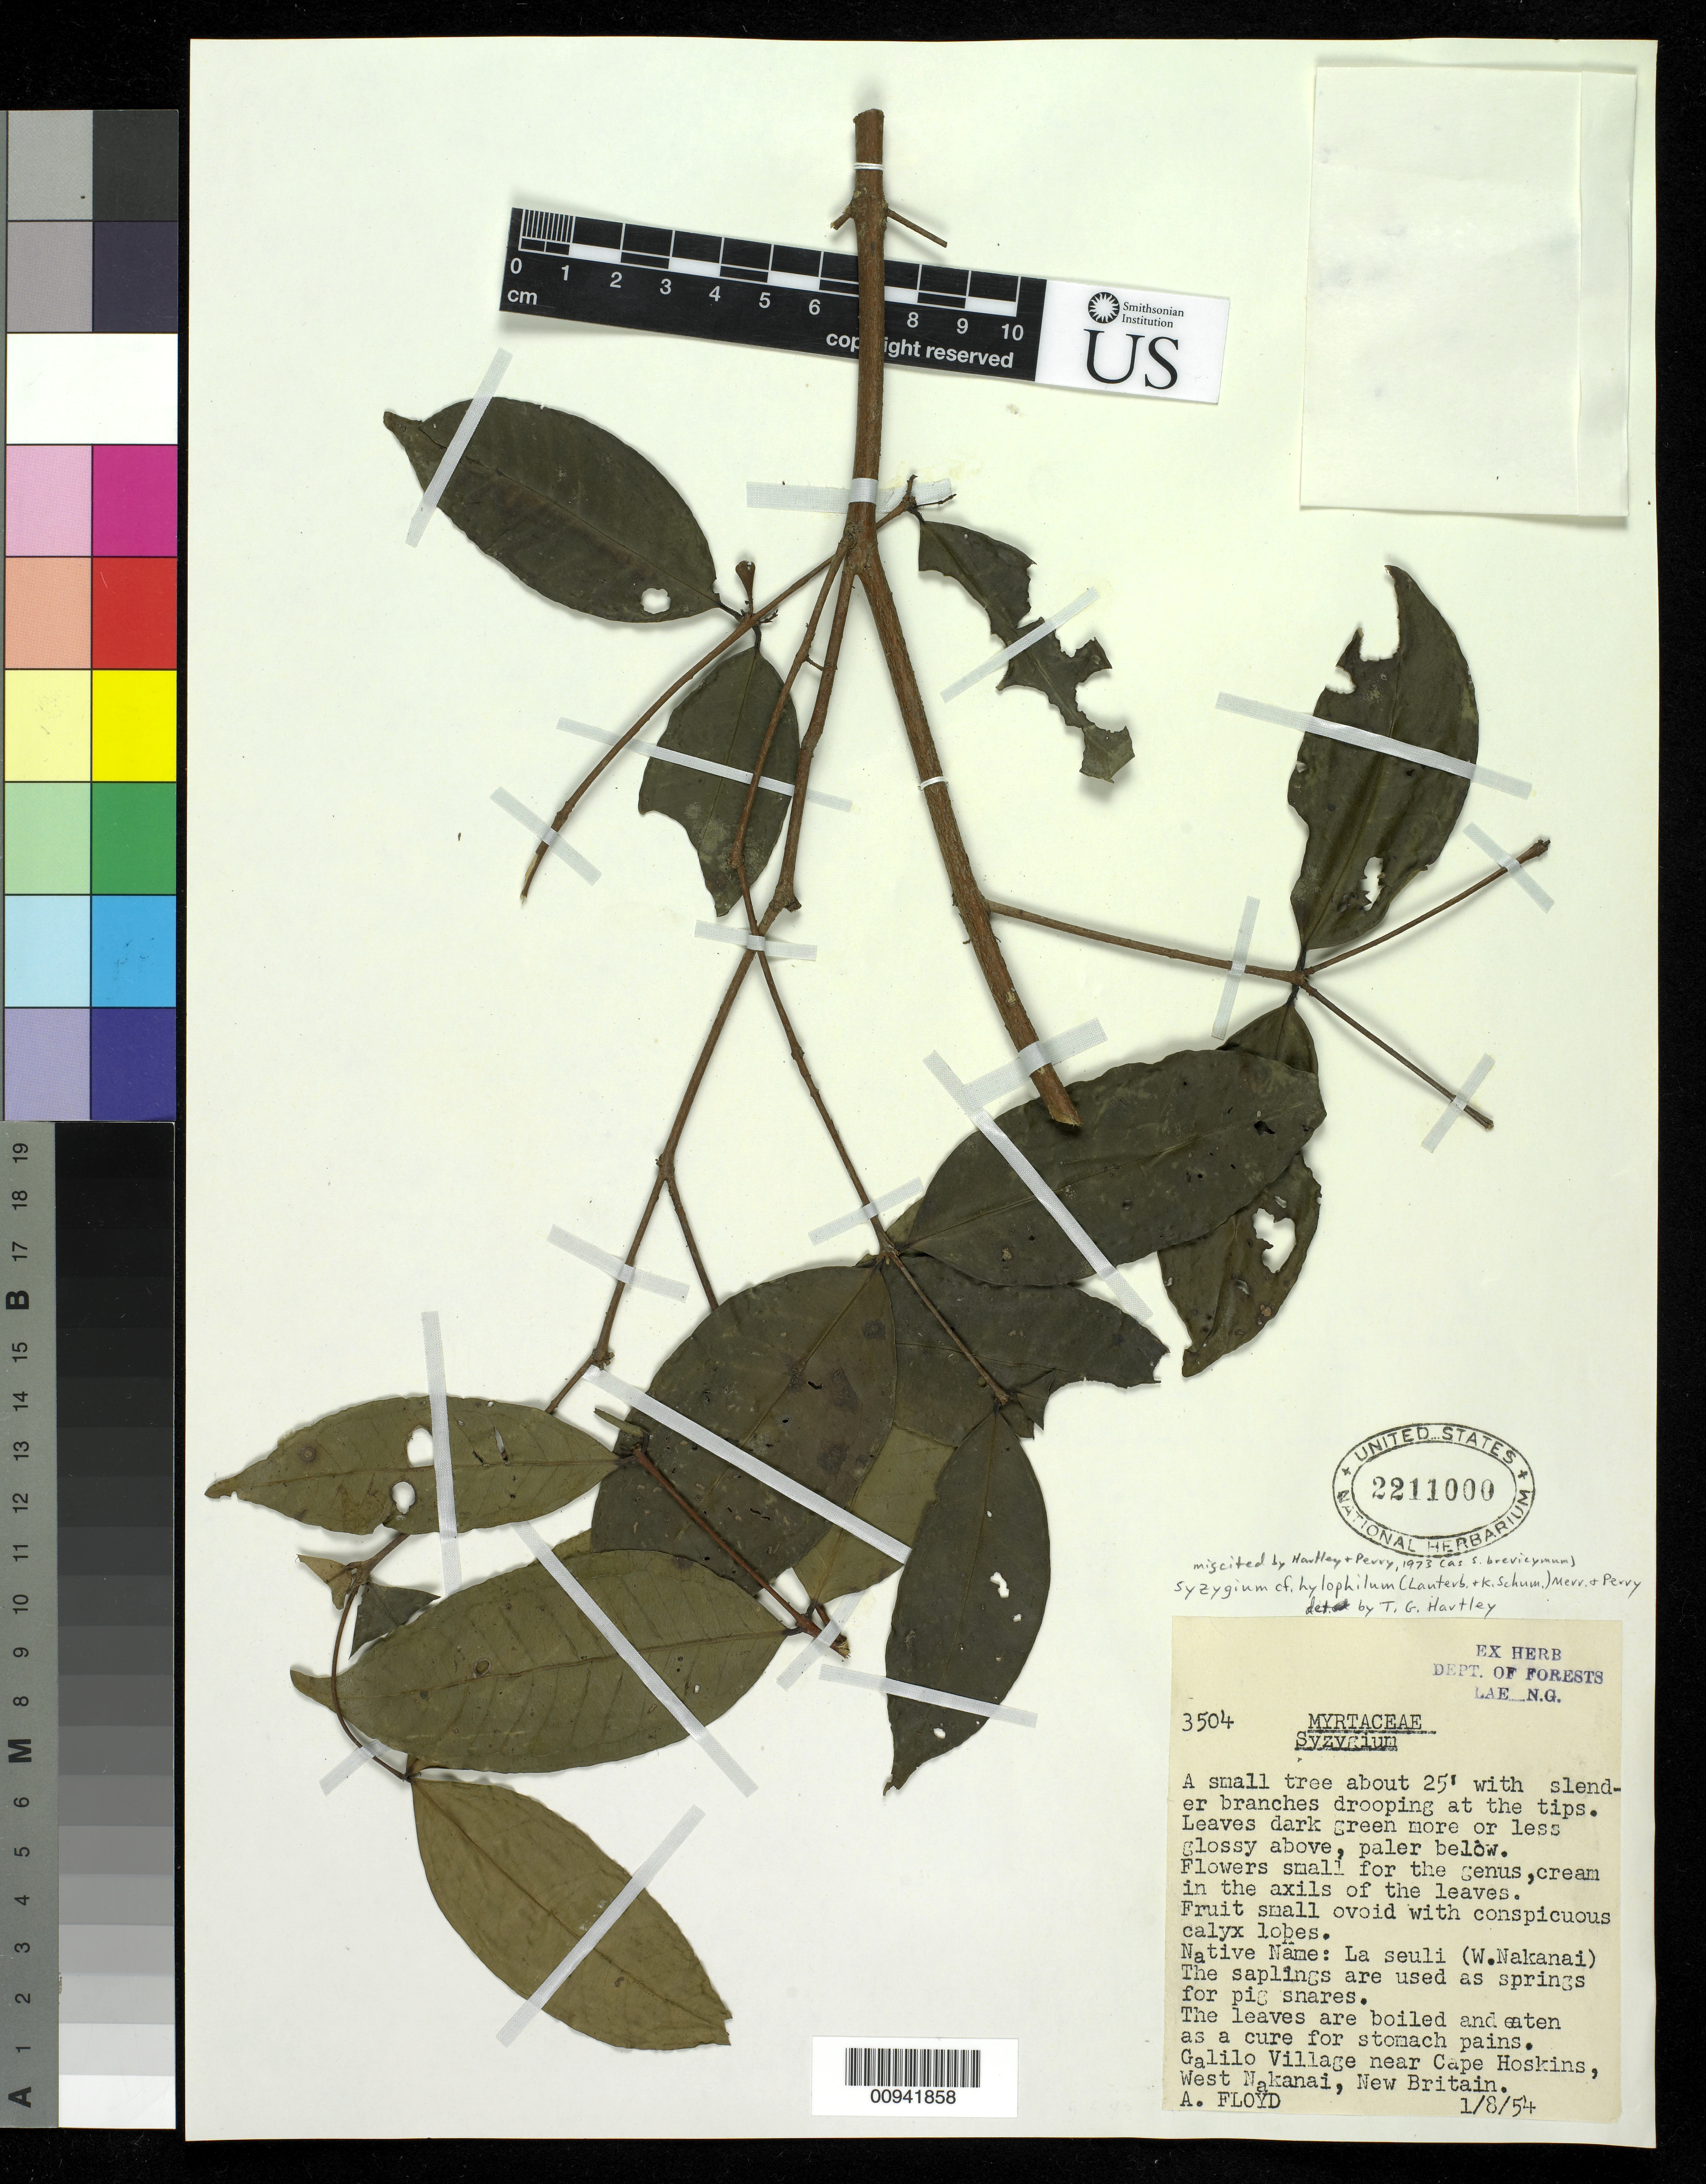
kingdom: Plantae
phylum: Tracheophyta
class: Magnoliopsida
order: Myrtales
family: Myrtaceae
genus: Syzygium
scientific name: Syzygium hylophilum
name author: (Lauterb. & K. Schum.) Merr. & L.M. Perry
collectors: A. G. Floyd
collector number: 3504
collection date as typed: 08 Jan 1954 or 01 Aug 1954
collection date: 1954-01-08 or 1954-08-01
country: Papua New Guinea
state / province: West New Britain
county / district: Hoskins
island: New Britain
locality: Galili Village near Cape Hoskins, West Nakanai, New Britain.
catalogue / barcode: US 2211000